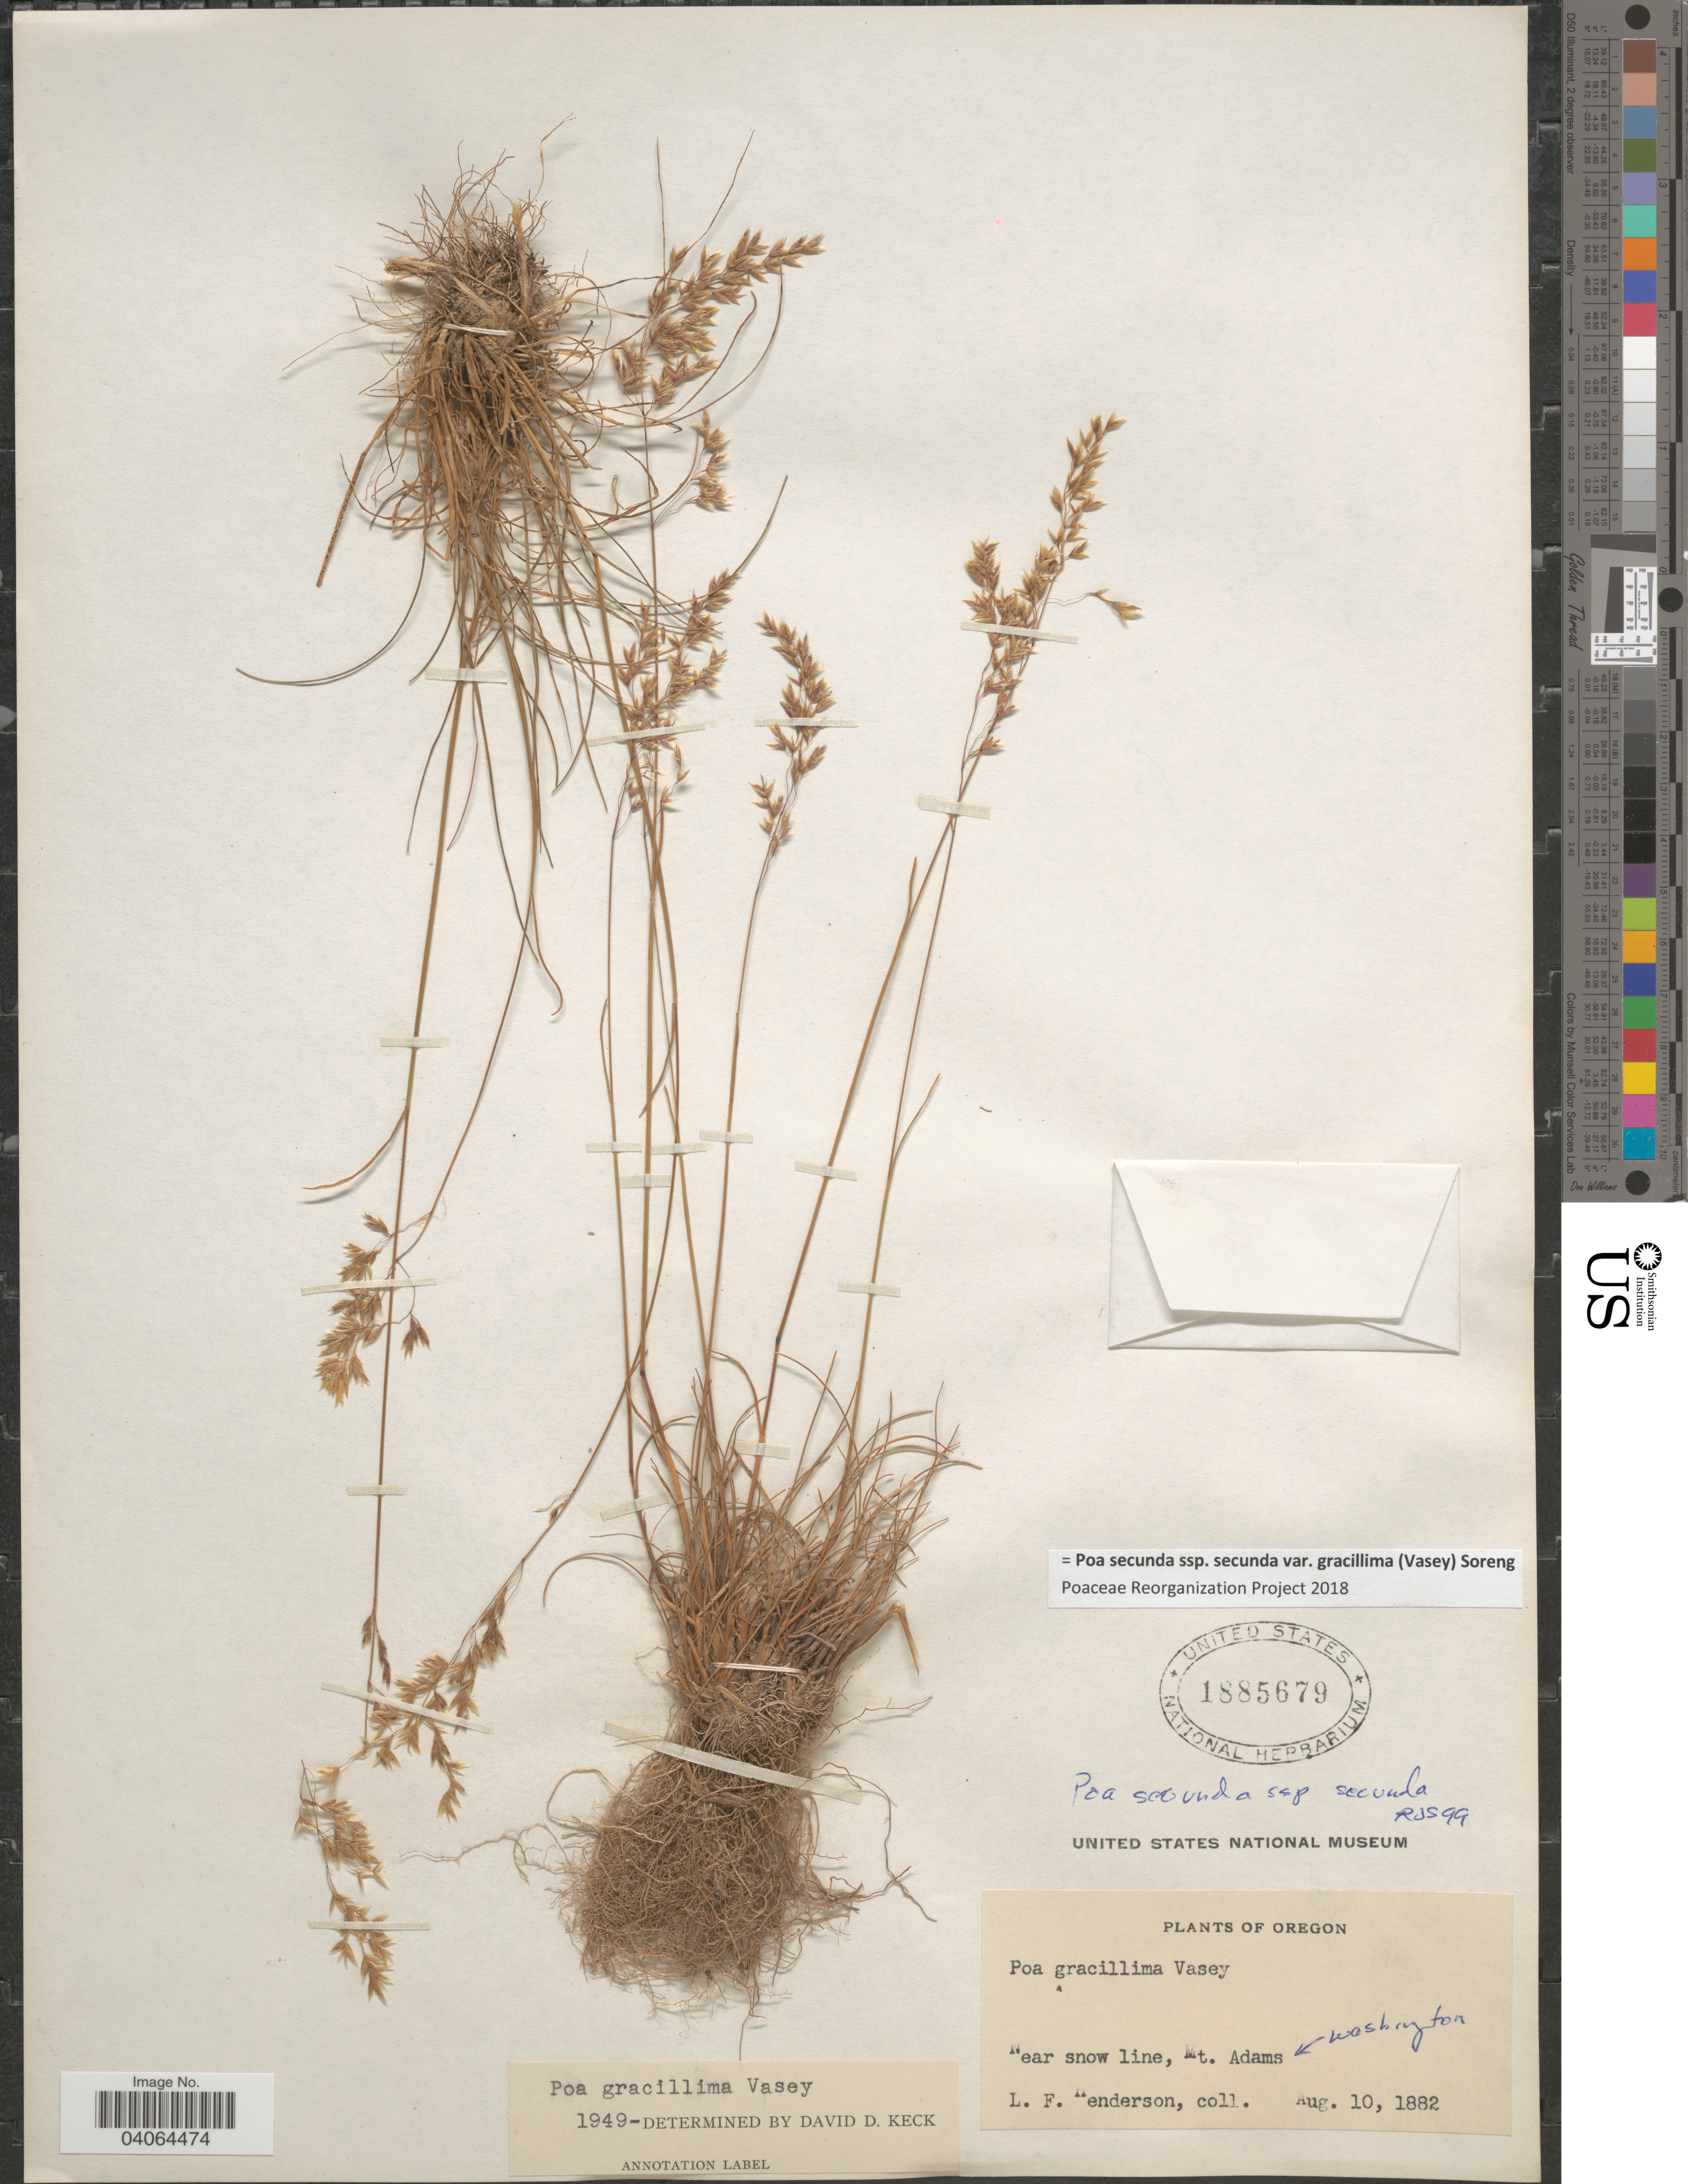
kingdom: Plantae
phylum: Tracheophyta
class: Liliopsida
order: Poales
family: Poaceae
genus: Poa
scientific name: Poa secunda subsp. secunda var. gracillima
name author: (Vasey) Soreng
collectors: L. Henderson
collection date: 1882-08-10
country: United States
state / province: Washington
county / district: Yakima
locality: Near snow line, Mt. Adams.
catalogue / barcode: US 1885679